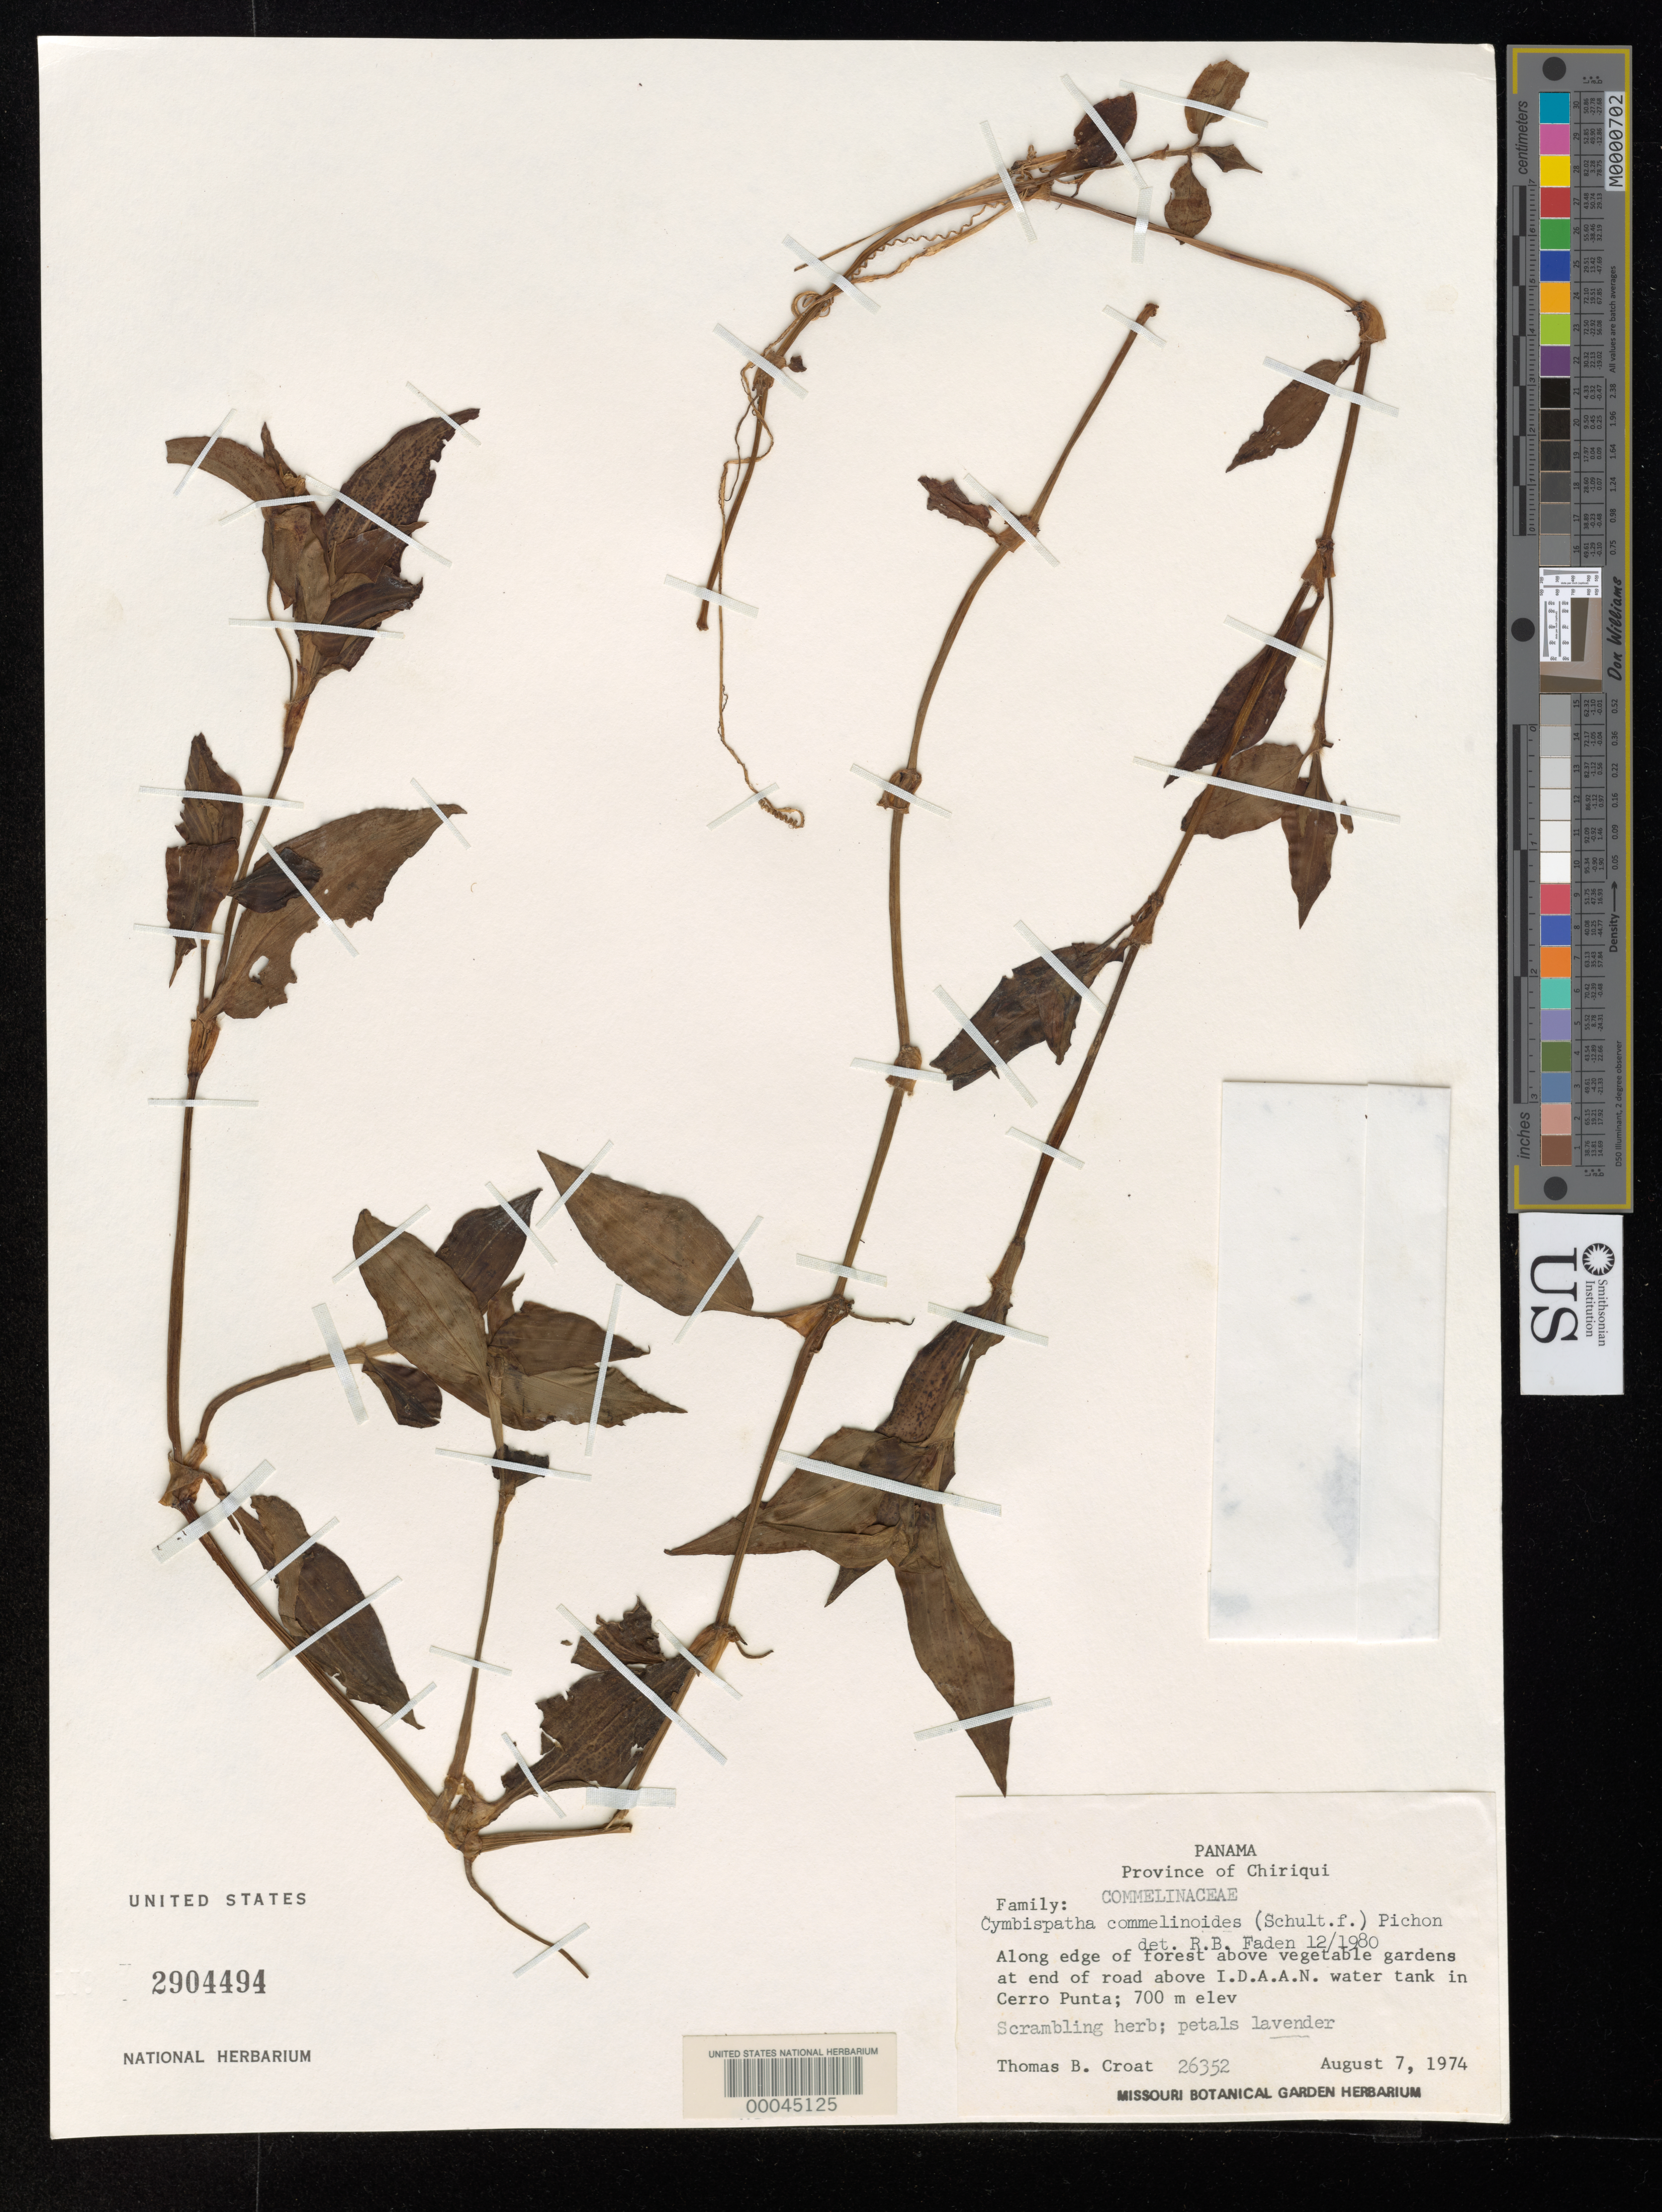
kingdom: Plantae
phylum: Tracheophyta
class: Liliopsida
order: Commelinales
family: Commelinaceae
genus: Tradescantia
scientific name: Tradescantia sp.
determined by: Hunt, D. R.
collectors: T. B. Croat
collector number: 26352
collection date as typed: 07 Aug 1974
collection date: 1974-08-07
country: Panama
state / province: Chiriquí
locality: Cerro Punta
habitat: Roadside, forest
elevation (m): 700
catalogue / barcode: US 2904494